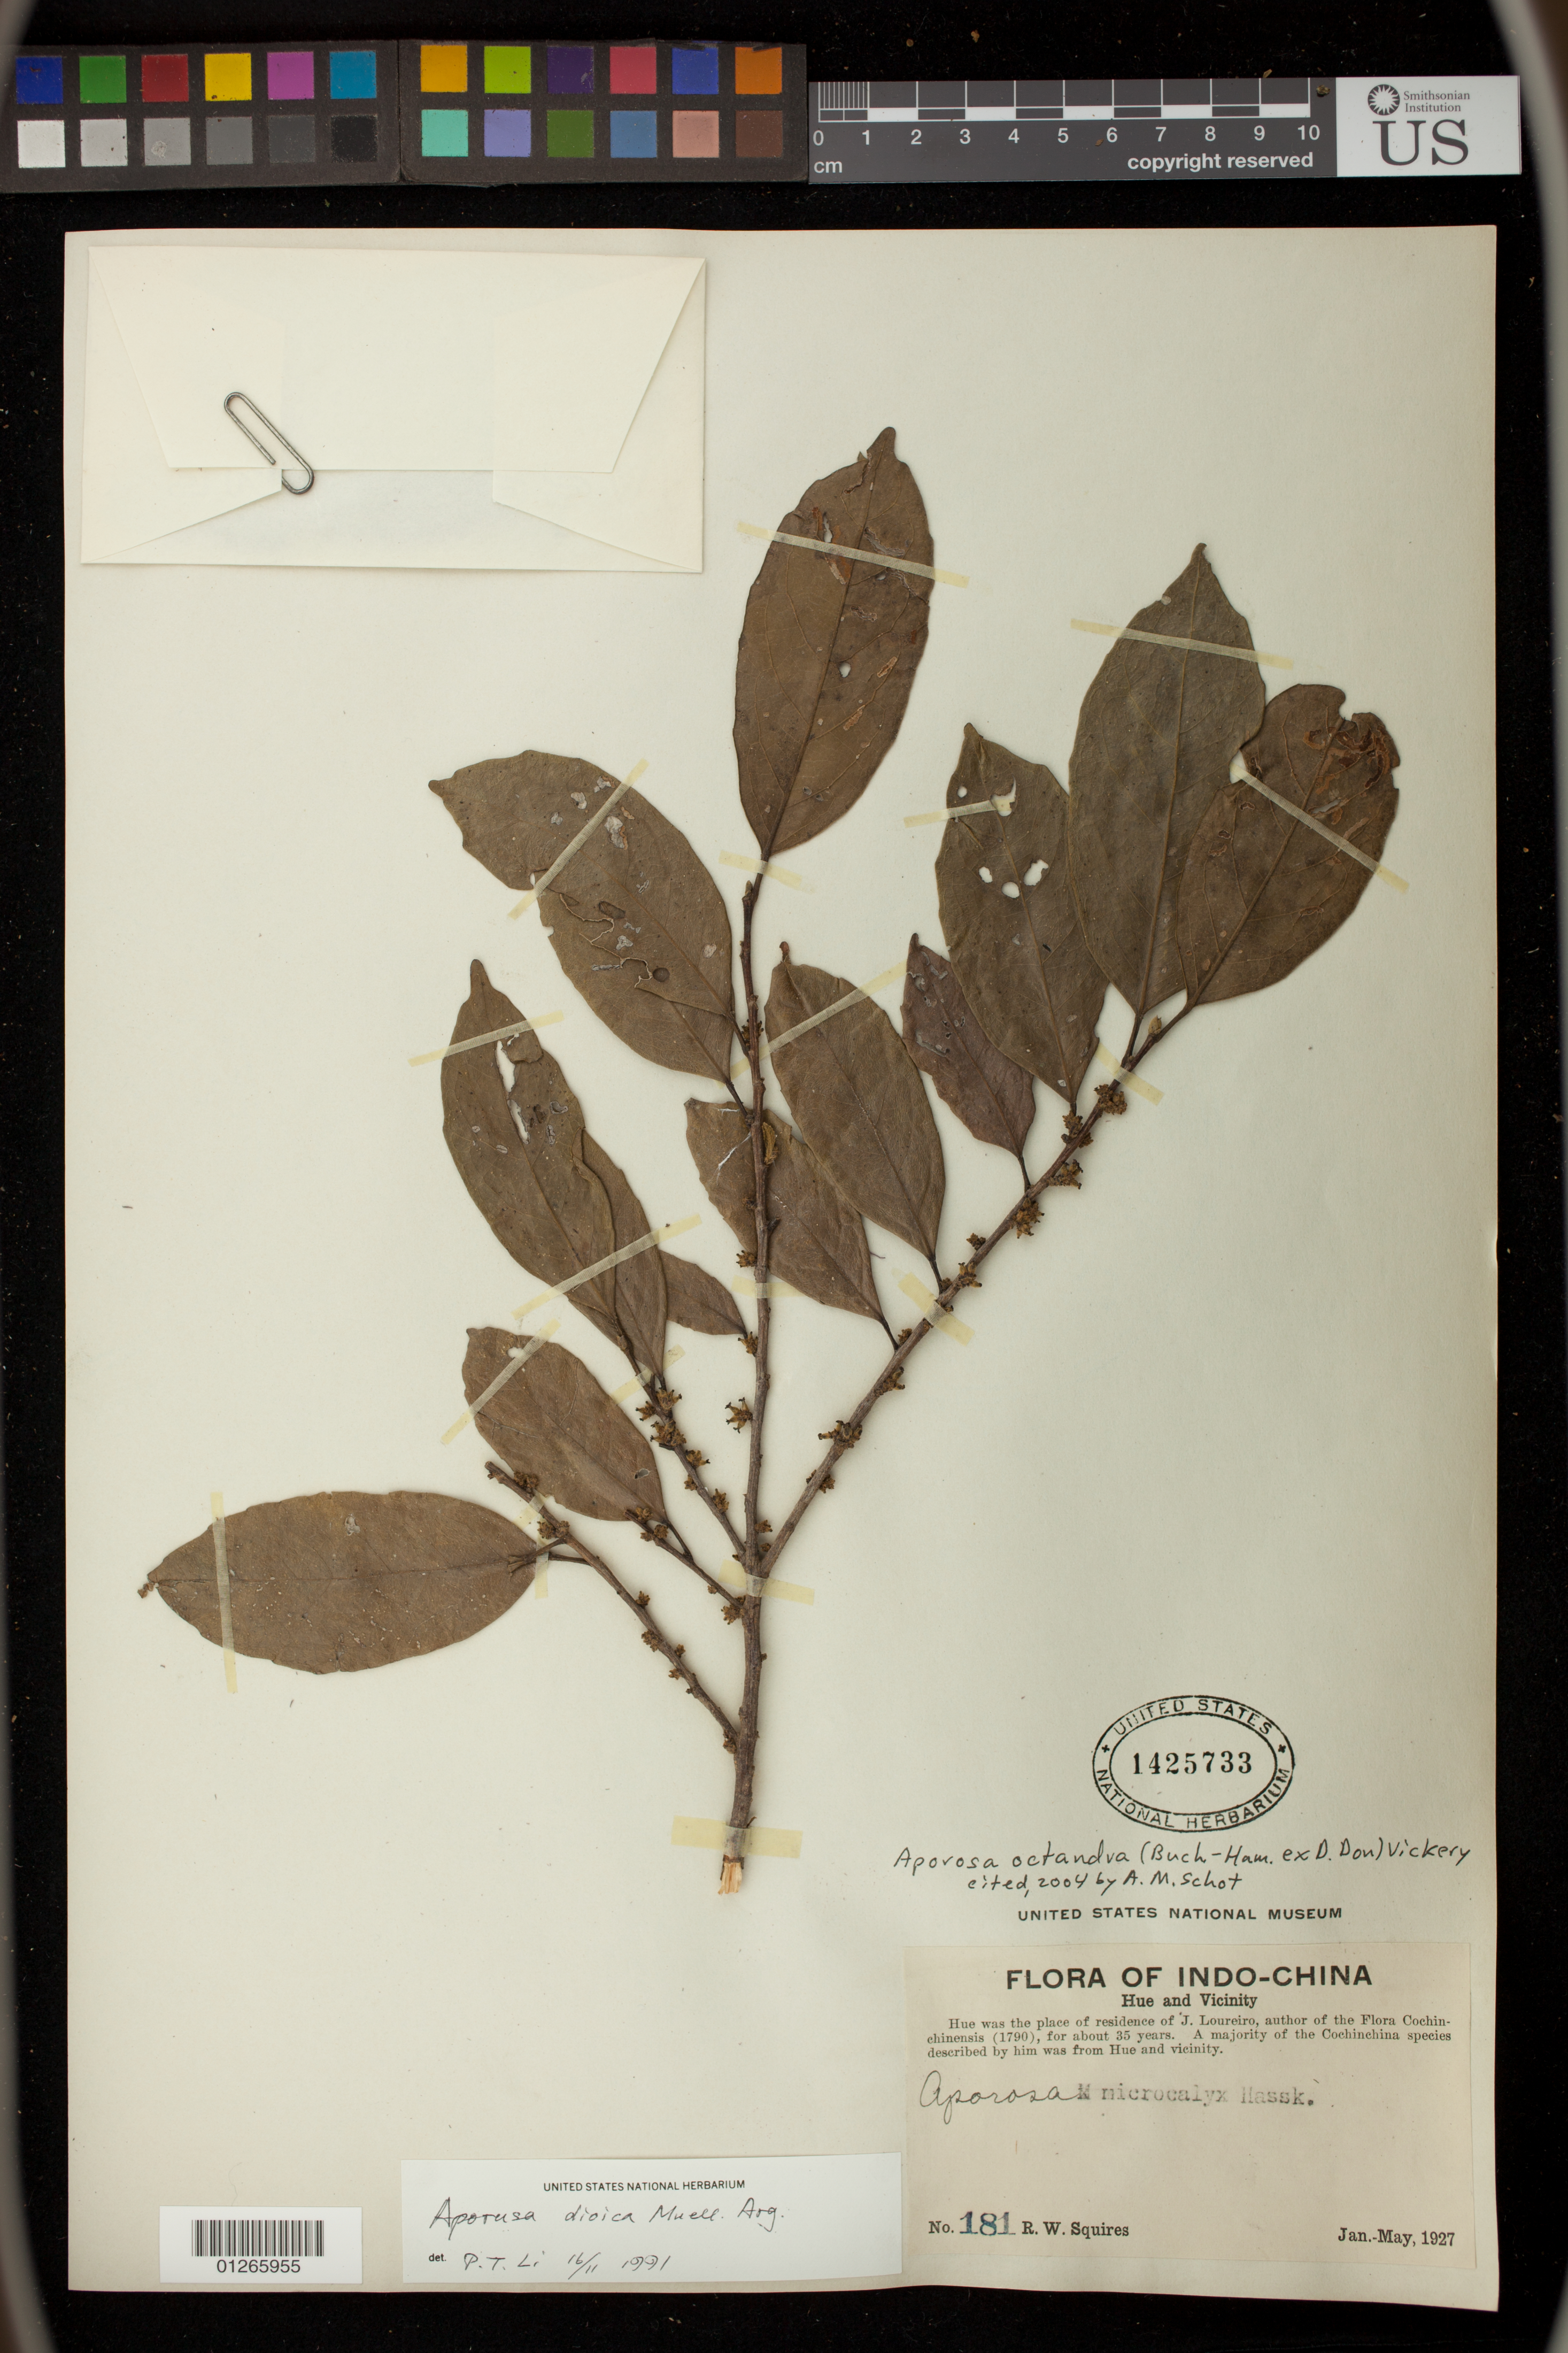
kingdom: Plantae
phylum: Tracheophyta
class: Magnoliopsida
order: Malpighiales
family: Phyllanthaceae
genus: Aporosa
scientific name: Aporosa octandra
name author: (Buch.-Ham. & D. Don) Vickery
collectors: R. Squires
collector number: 181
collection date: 1927-01-01/1927-05-31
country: Vietnam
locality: Hue and vicinity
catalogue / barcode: US 1425733